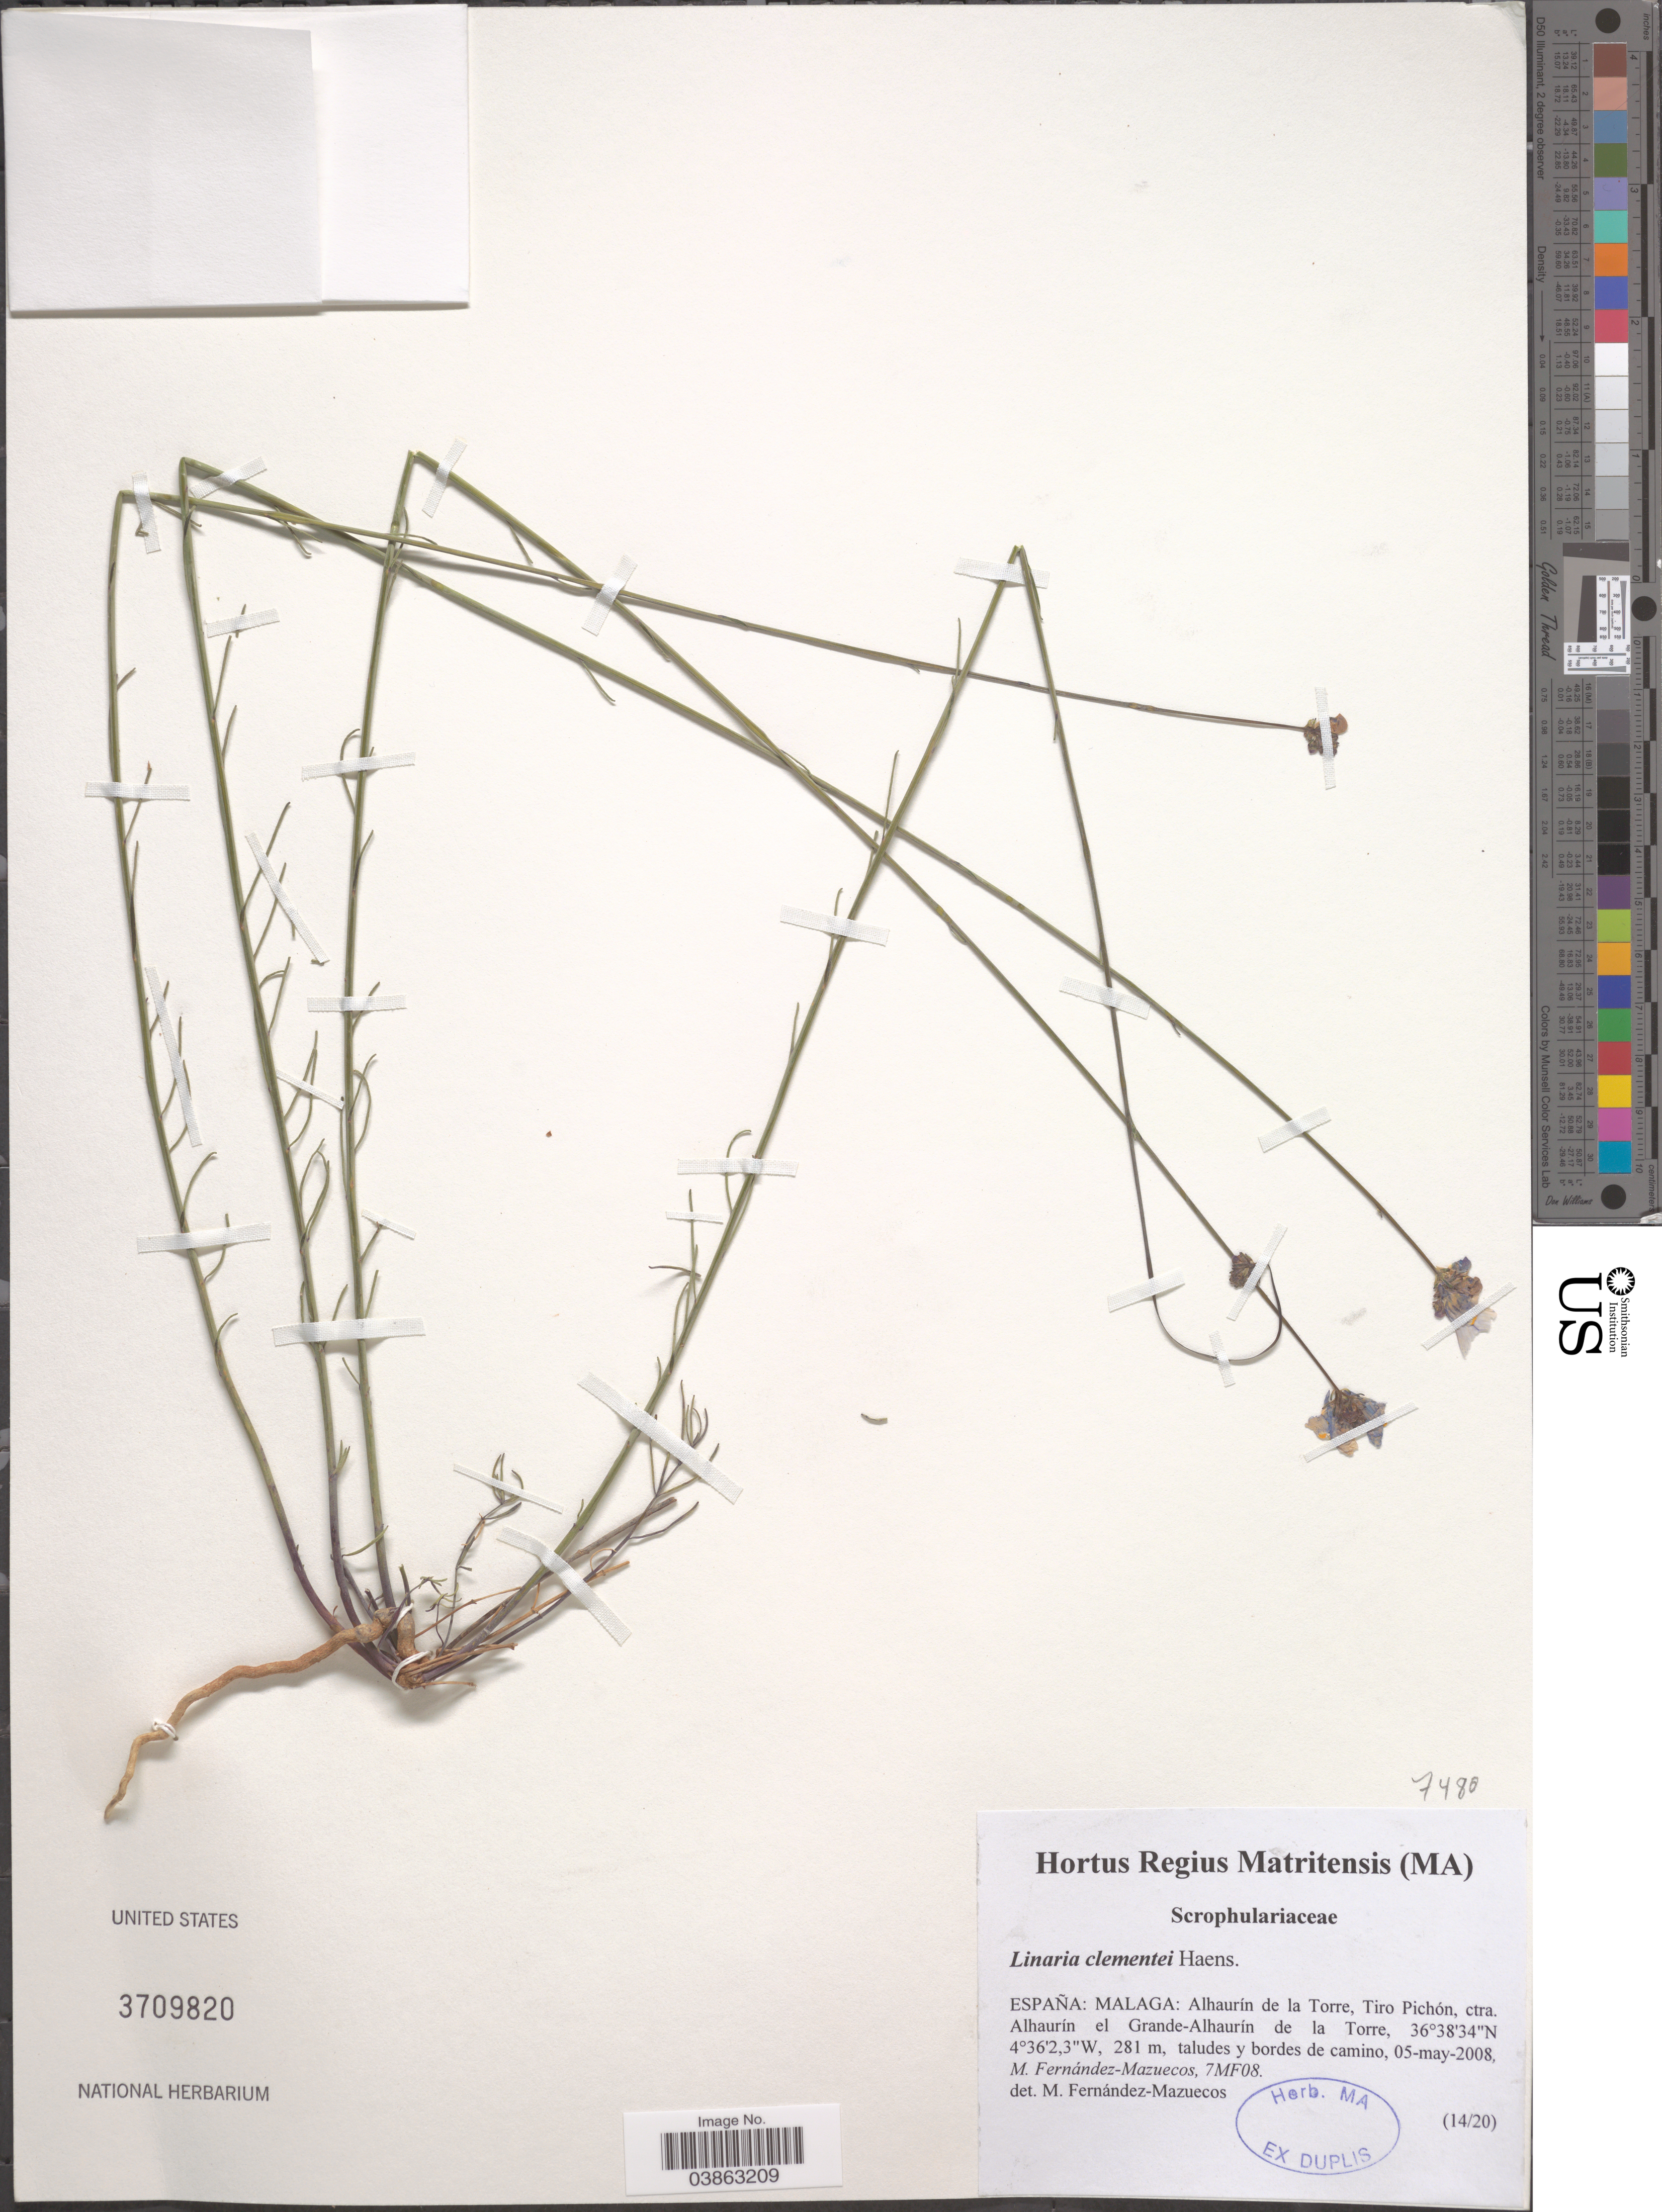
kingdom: Plantae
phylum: Tracheophyta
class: Magnoliopsida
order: Lamiales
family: Plantaginaceae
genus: Linaria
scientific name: Linaria clementei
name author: Haens. ex Boiss.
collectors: M. Fernández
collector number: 7MF08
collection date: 2008-05-05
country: Spain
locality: Malaga: Alhaurín de la Torre, Tiro Pichón, ctra. Alhaurín el Grande-Alhaurín de la Torre, taludes y bordes de camino.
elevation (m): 281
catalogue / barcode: US 3709820